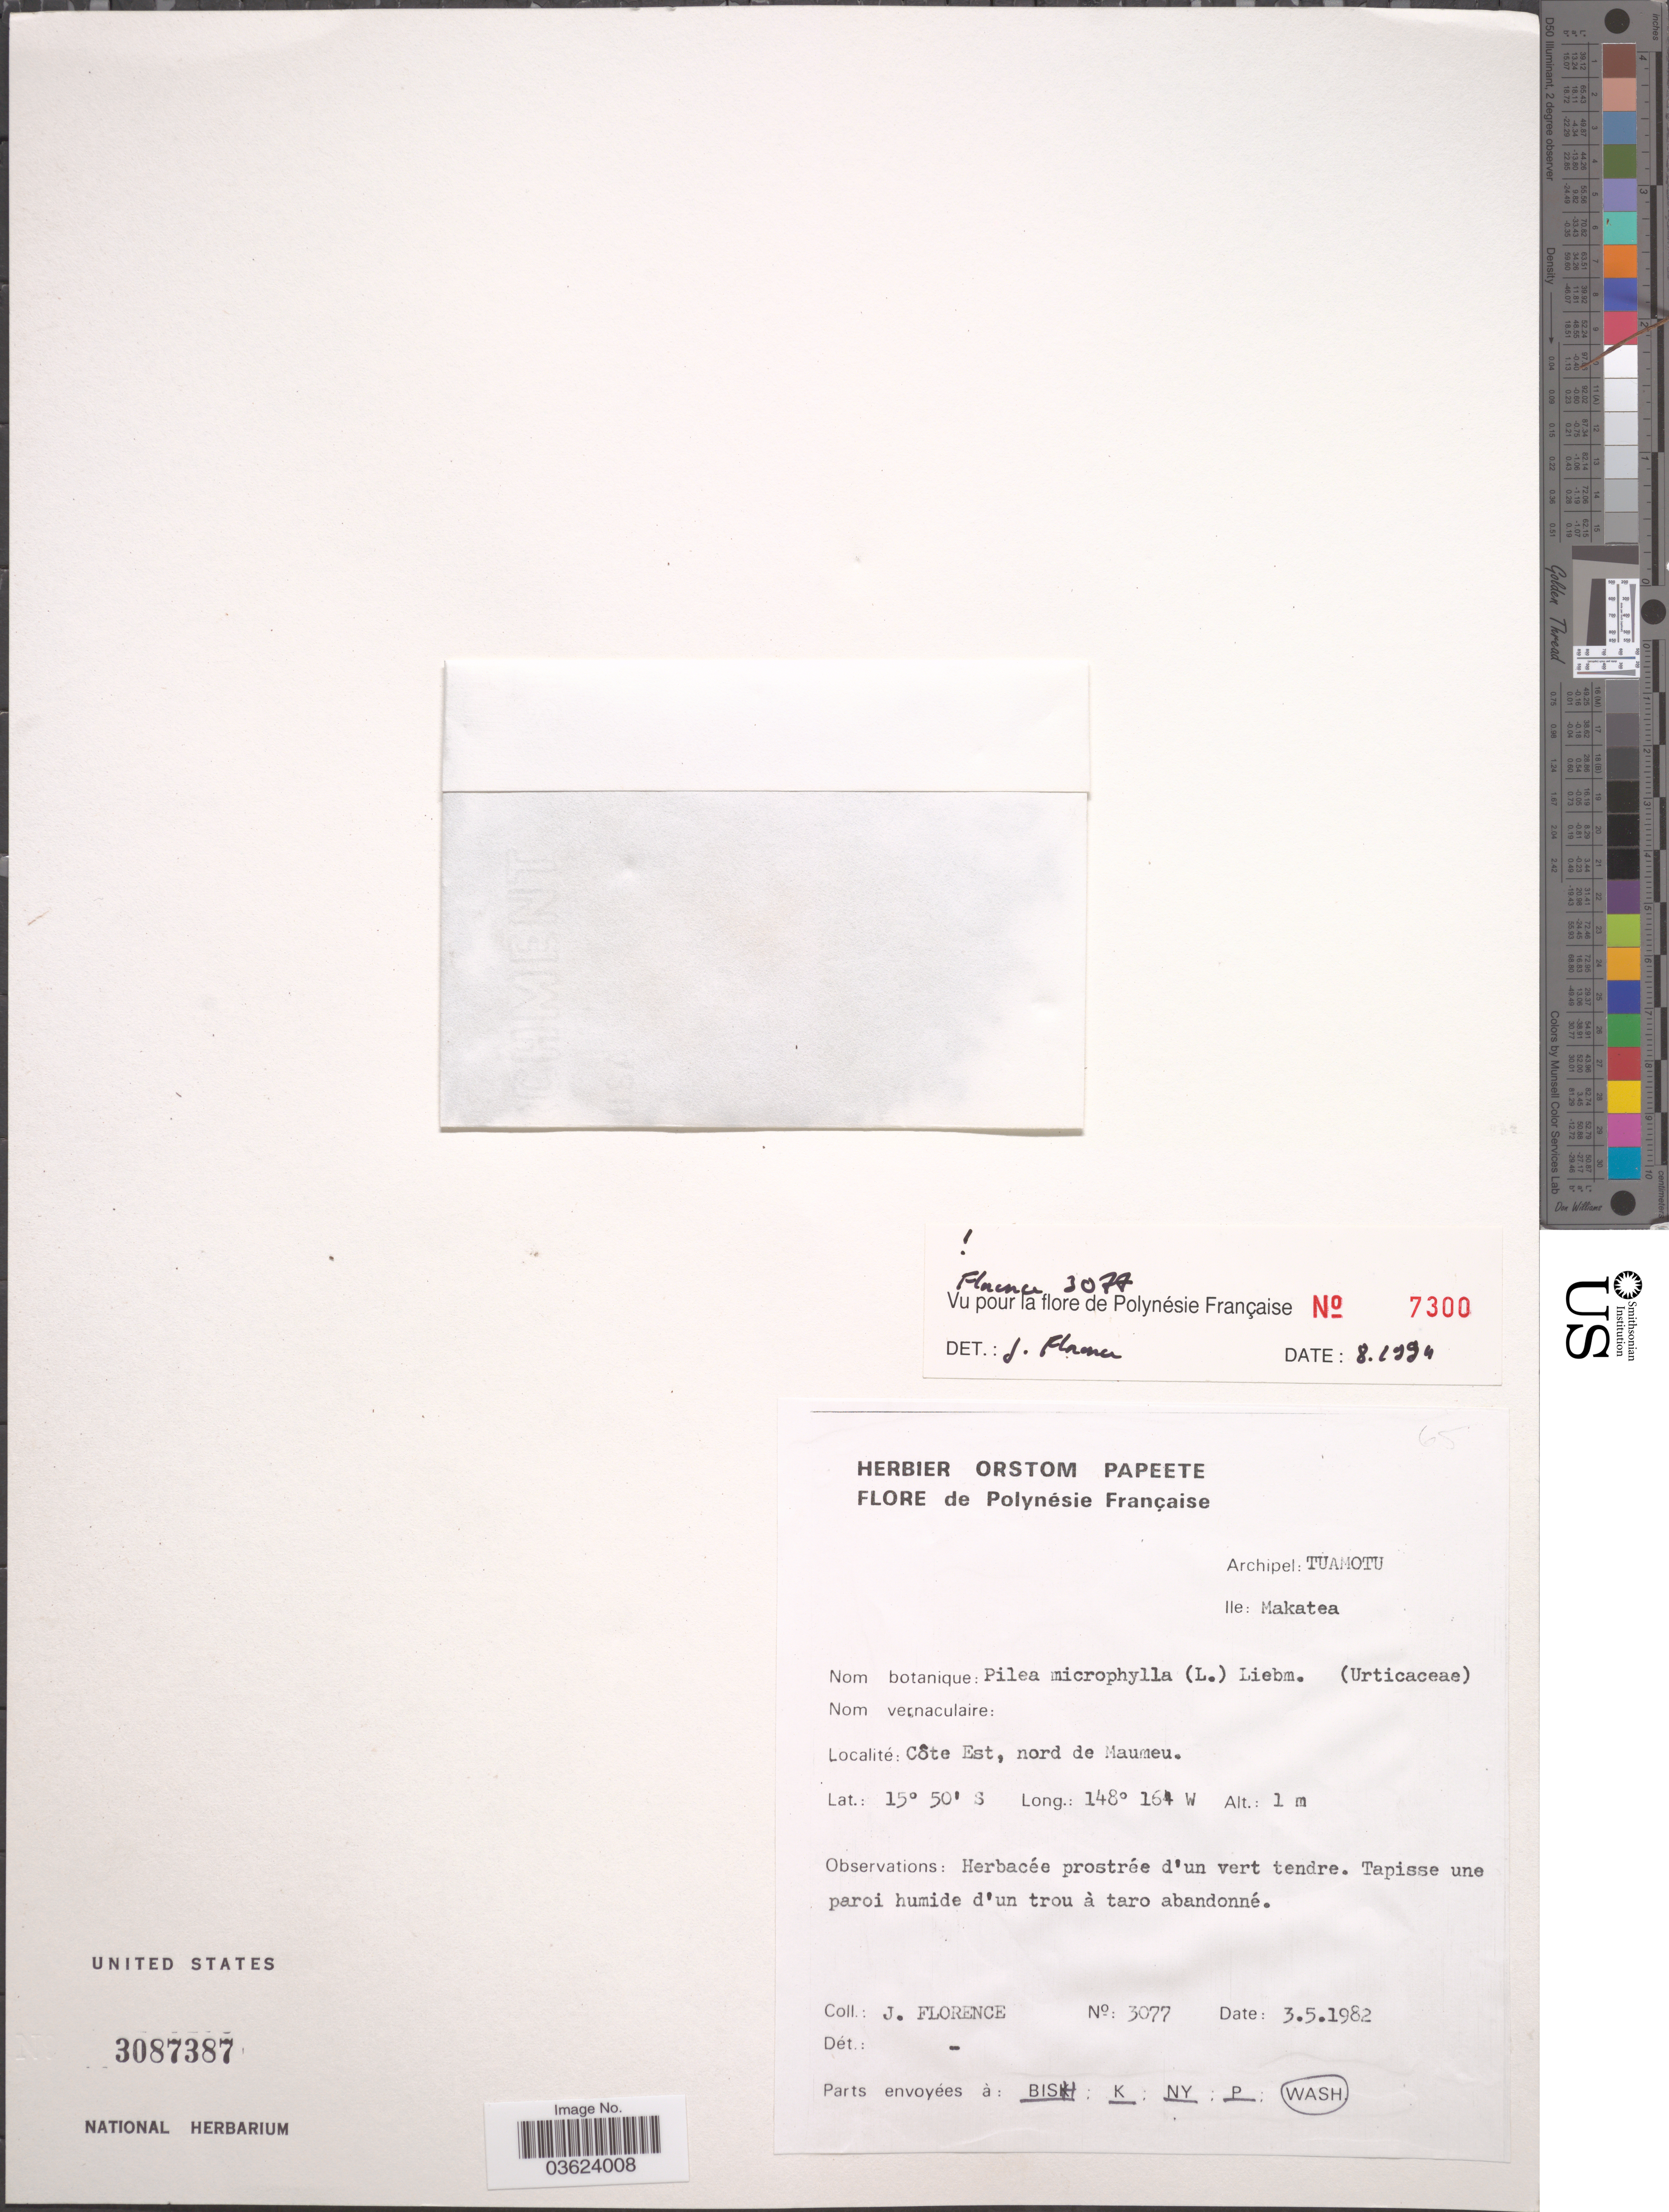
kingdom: Plantae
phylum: Tracheophyta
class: Magnoliopsida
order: Rosales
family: Urticaceae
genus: Pilea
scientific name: Pilea microphylla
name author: (L.) Liebm.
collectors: J. Florence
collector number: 3077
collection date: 1982-05-03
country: French Polynesia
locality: Archipel: Tuamotu. Ile: Makatea. Côte Est, nord de Maumeu.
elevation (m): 1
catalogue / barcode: US 3087387